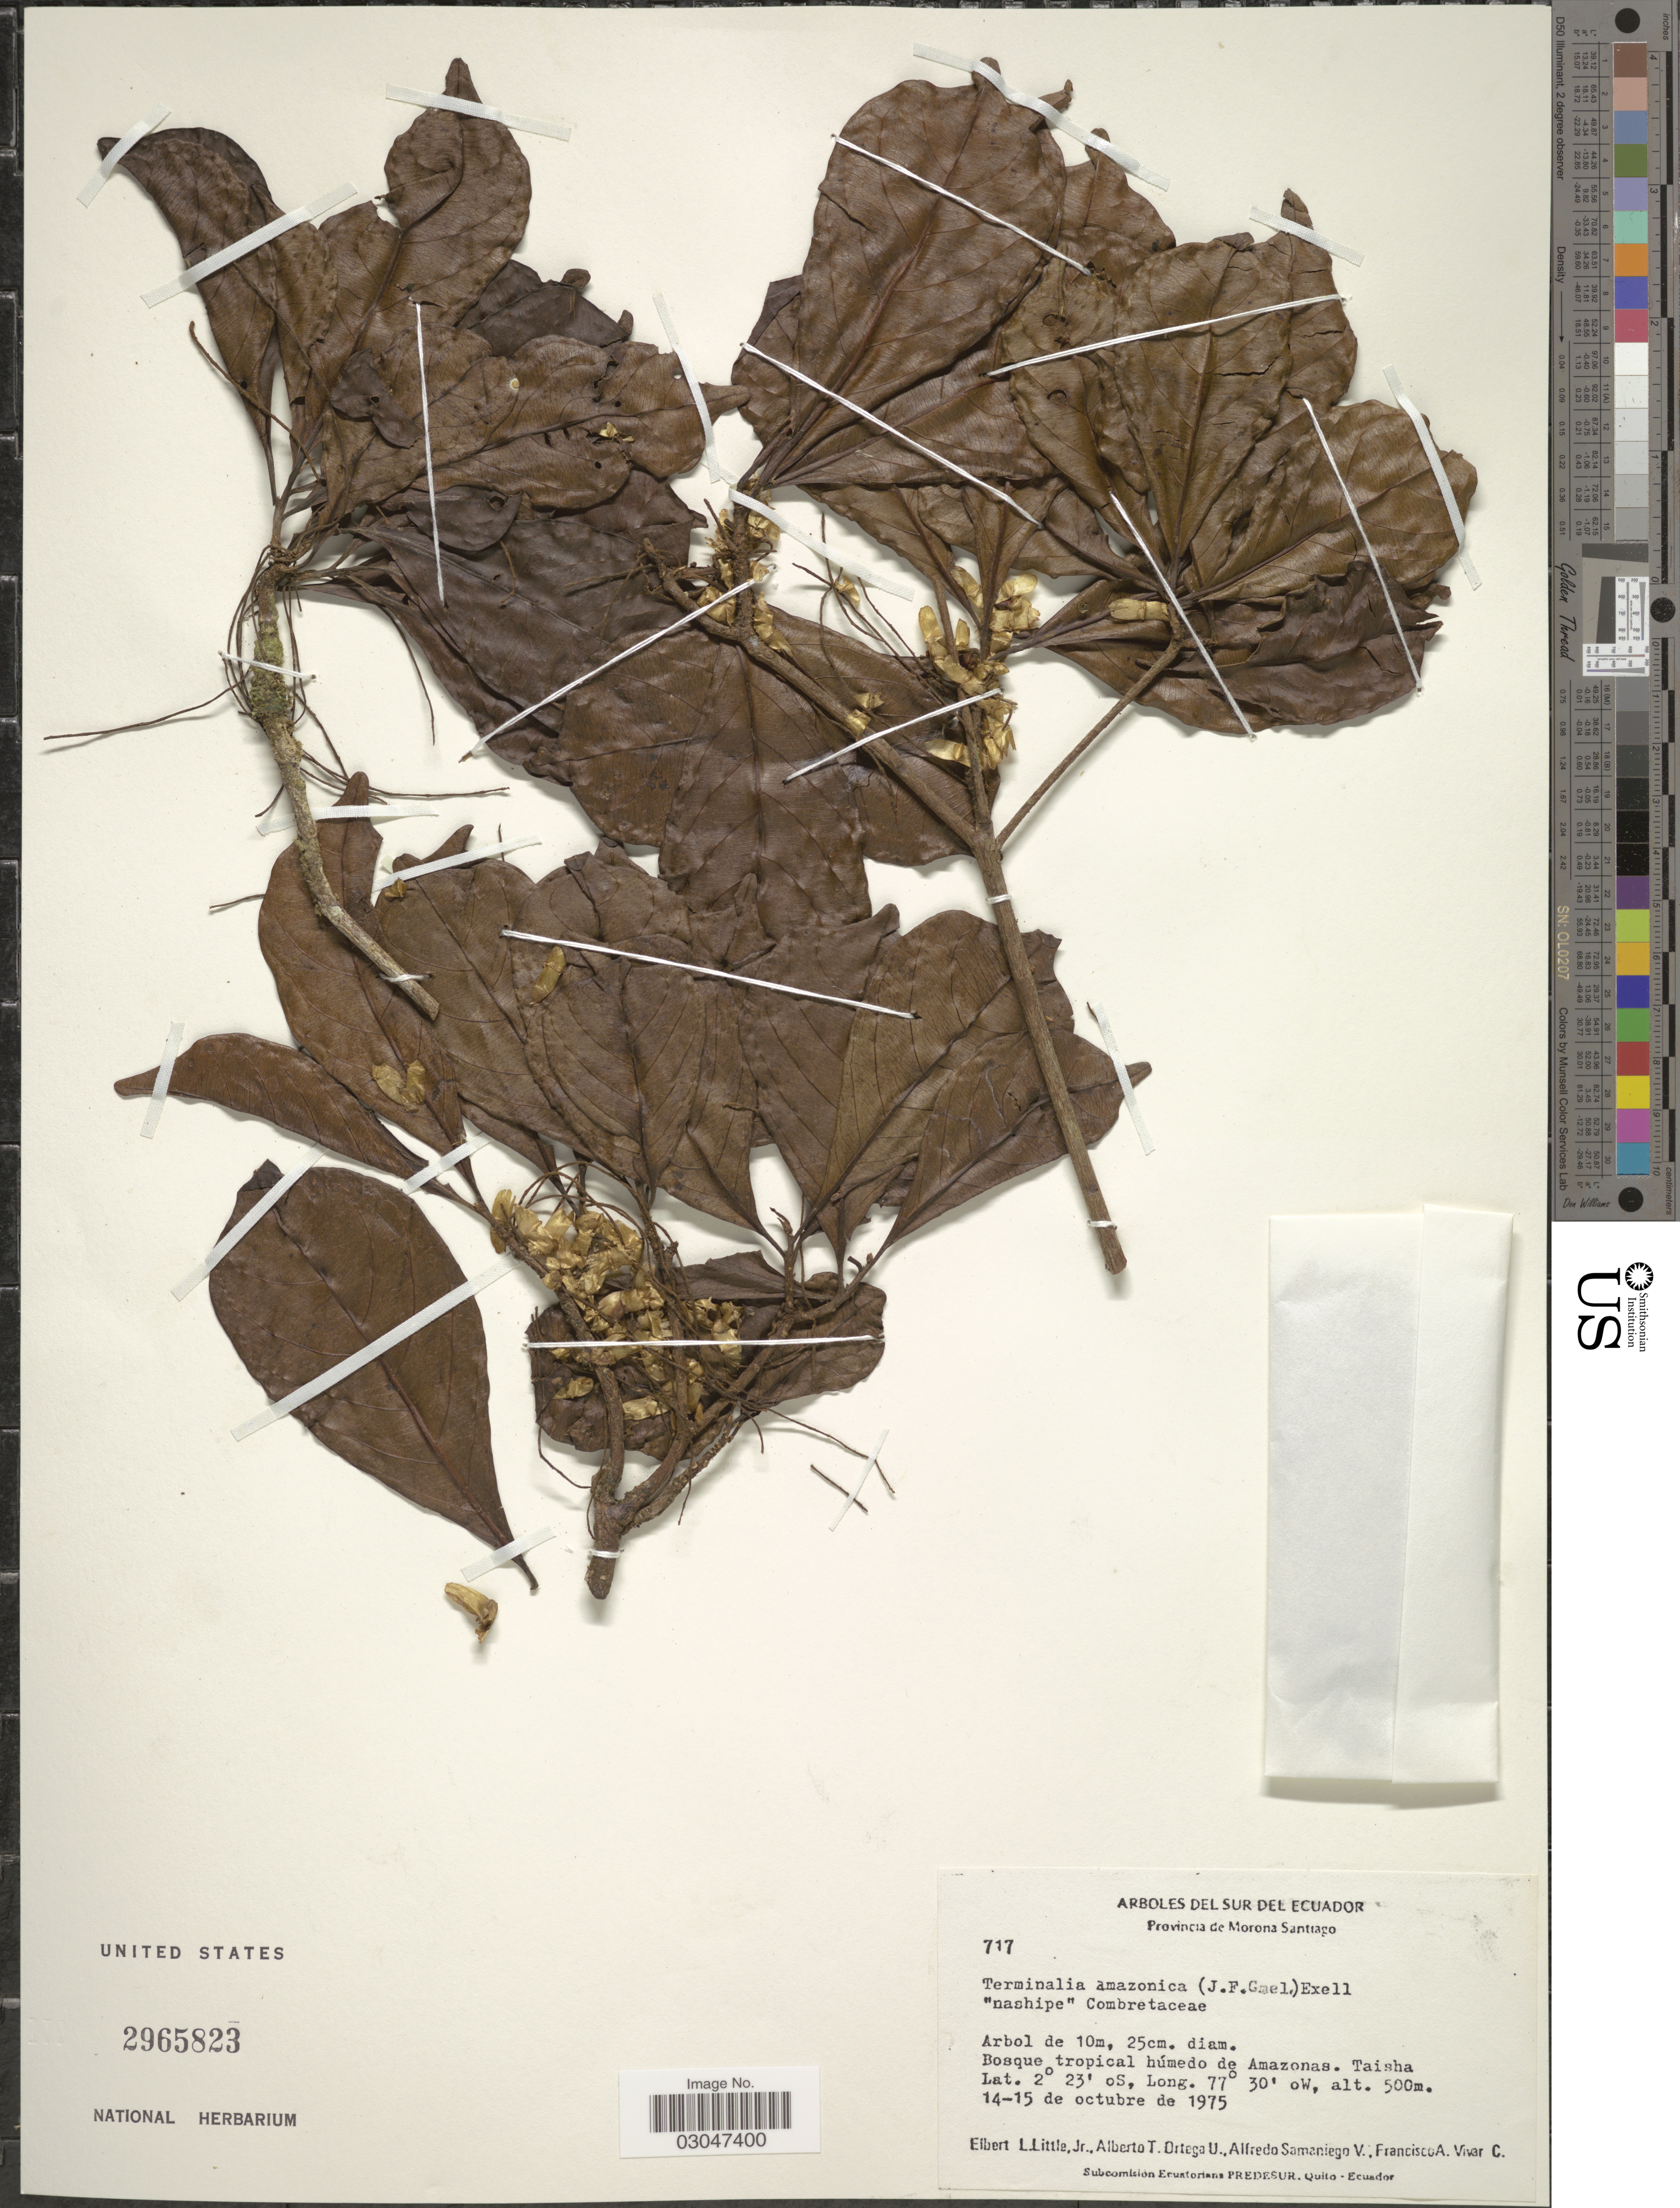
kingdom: Plantae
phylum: Tracheophyta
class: Magnoliopsida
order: Myrtales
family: Combretaceae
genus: Terminalia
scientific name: Terminalia amazonia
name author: (J.F. Gmel.) Exell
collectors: E. L. Little, A. T. Ortega U., A. Samaniego & F. A. Vivar C.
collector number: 717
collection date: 1975-10-14/1975-10-15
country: Ecuador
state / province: Morona-Santiago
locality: Bosque tropical húmedo de Amazonas. Taisha.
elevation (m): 500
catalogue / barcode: US 2965823